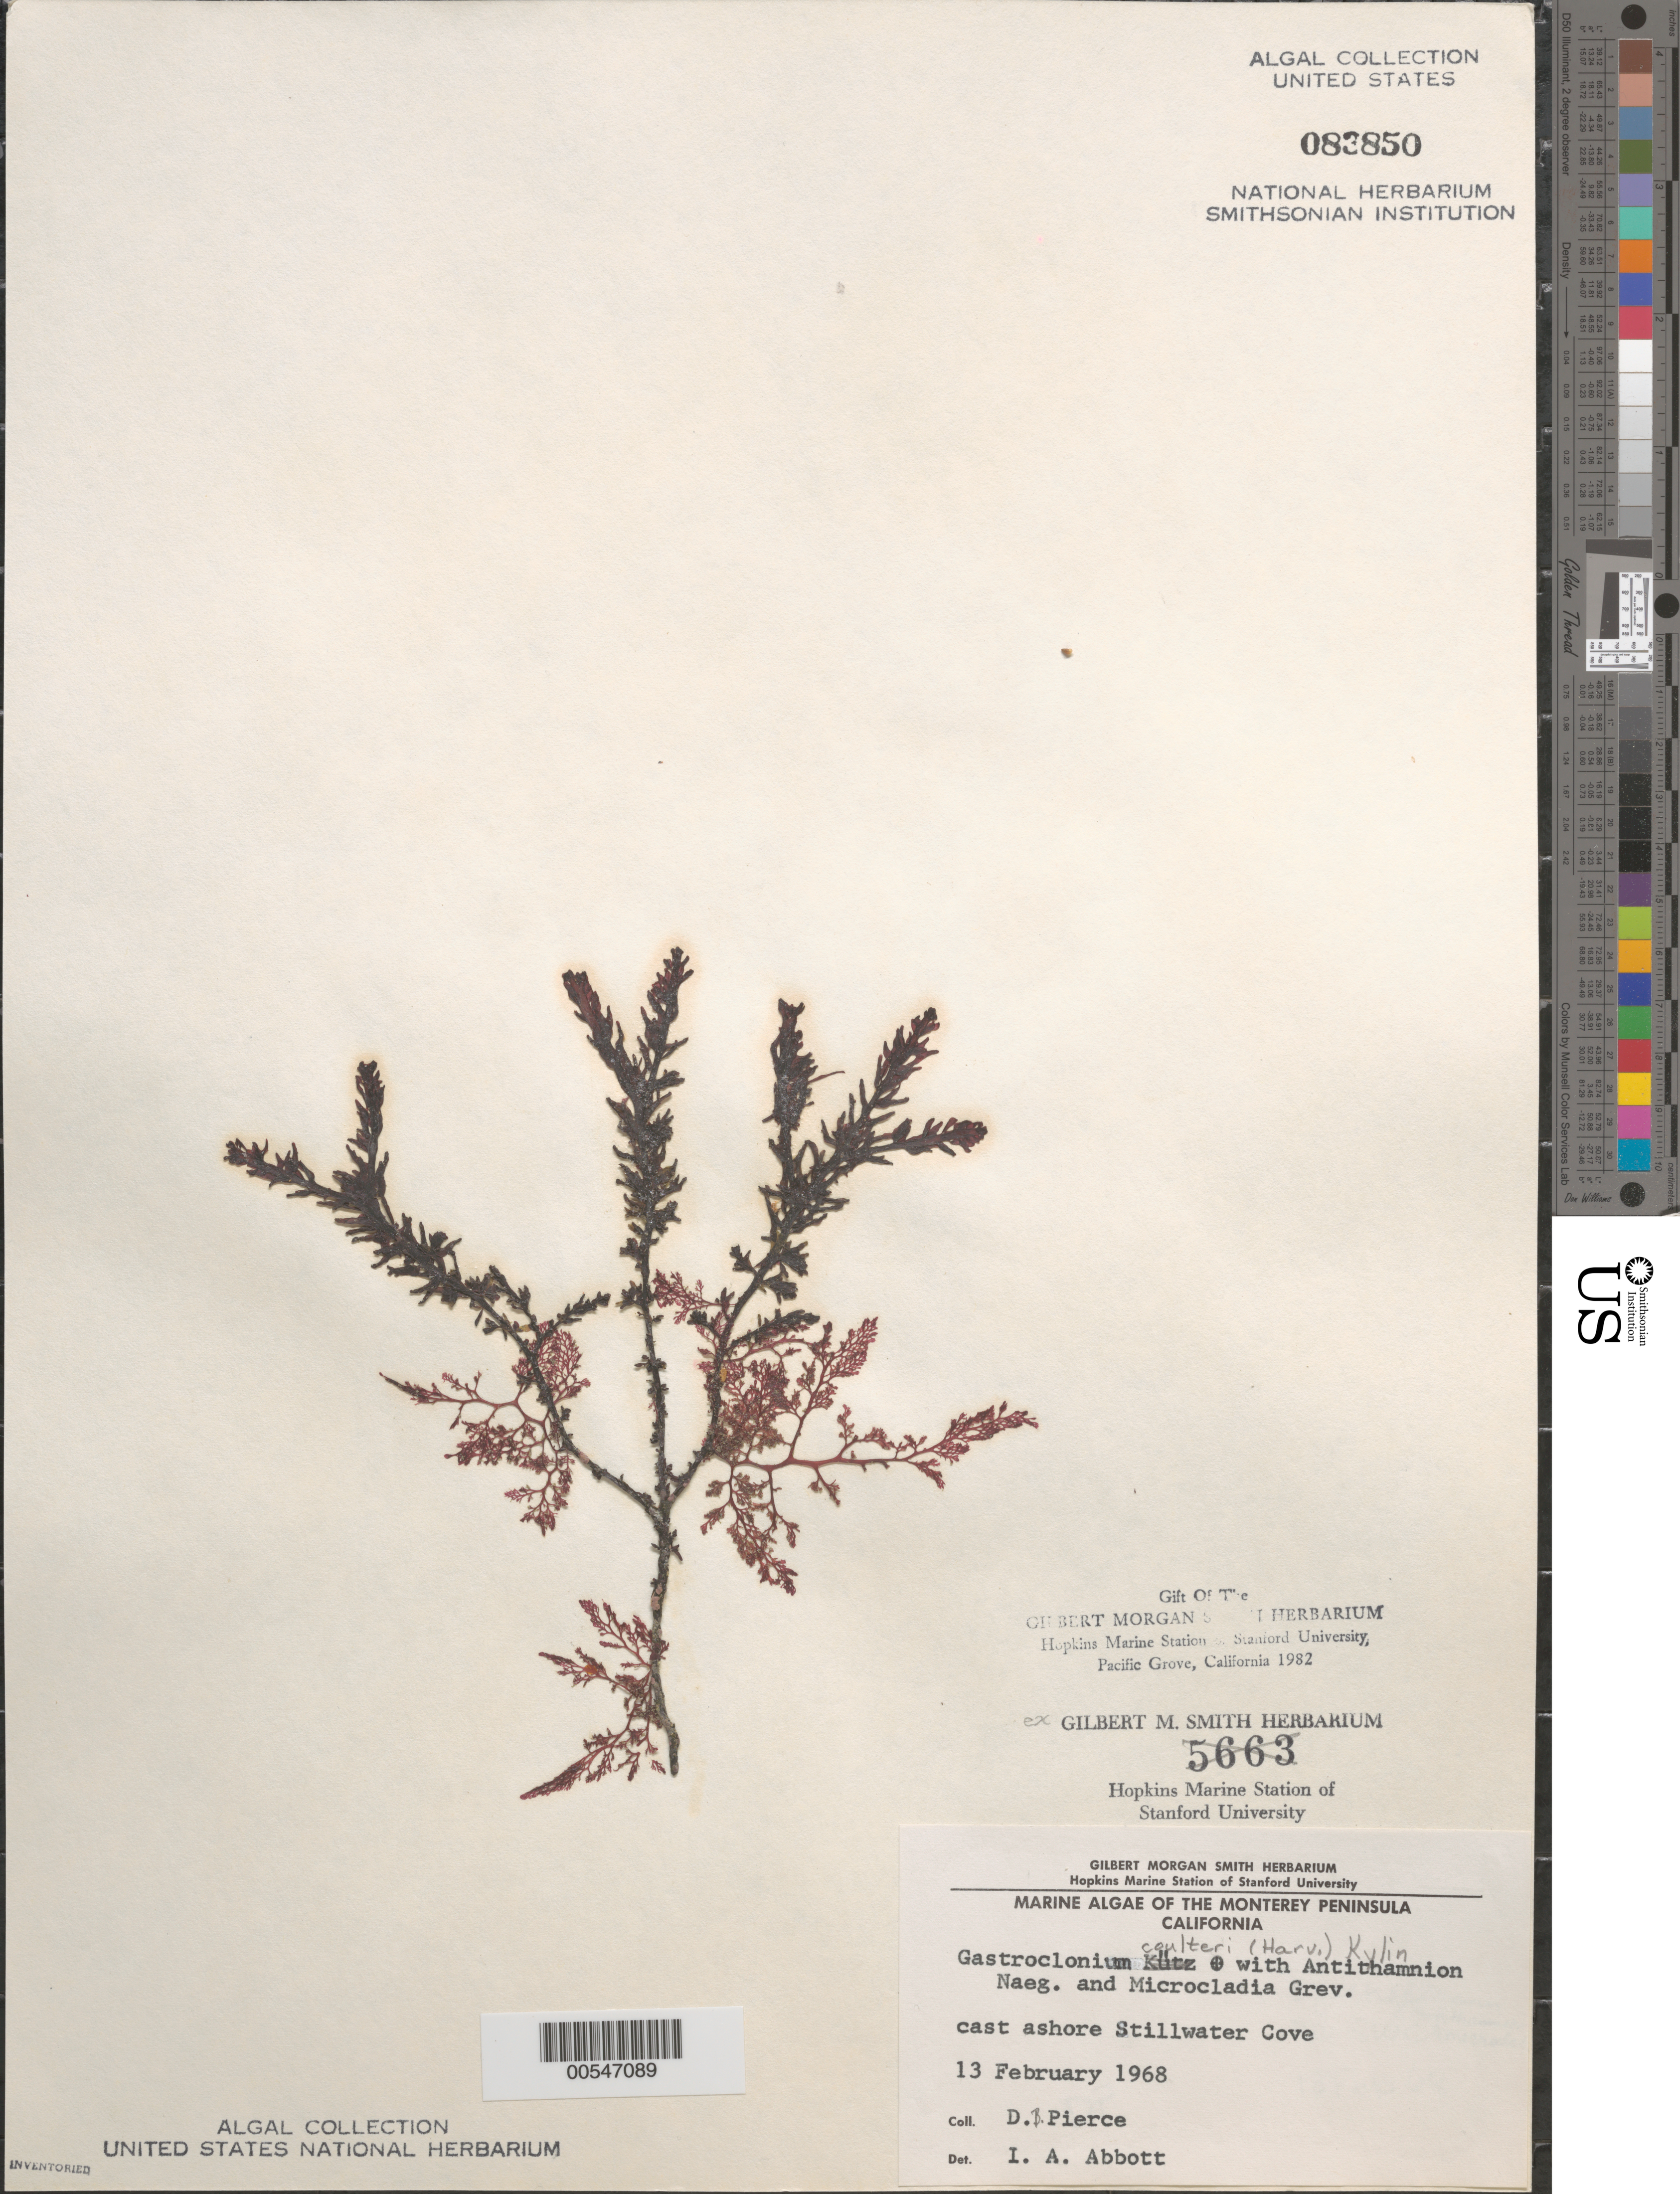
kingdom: Plantae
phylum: Rhodophyta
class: Florideophyceae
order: Rhodymeniales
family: Champiaceae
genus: Neogastroclonium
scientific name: Neogastroclonium subarticulatum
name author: (Turner) L. Le Gall et al.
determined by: Algae name updating Project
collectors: D. Pierce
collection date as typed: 13 Feb 1968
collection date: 1968-02-13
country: United States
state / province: California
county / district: Monterey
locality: Stillwater Cove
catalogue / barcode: US 83850